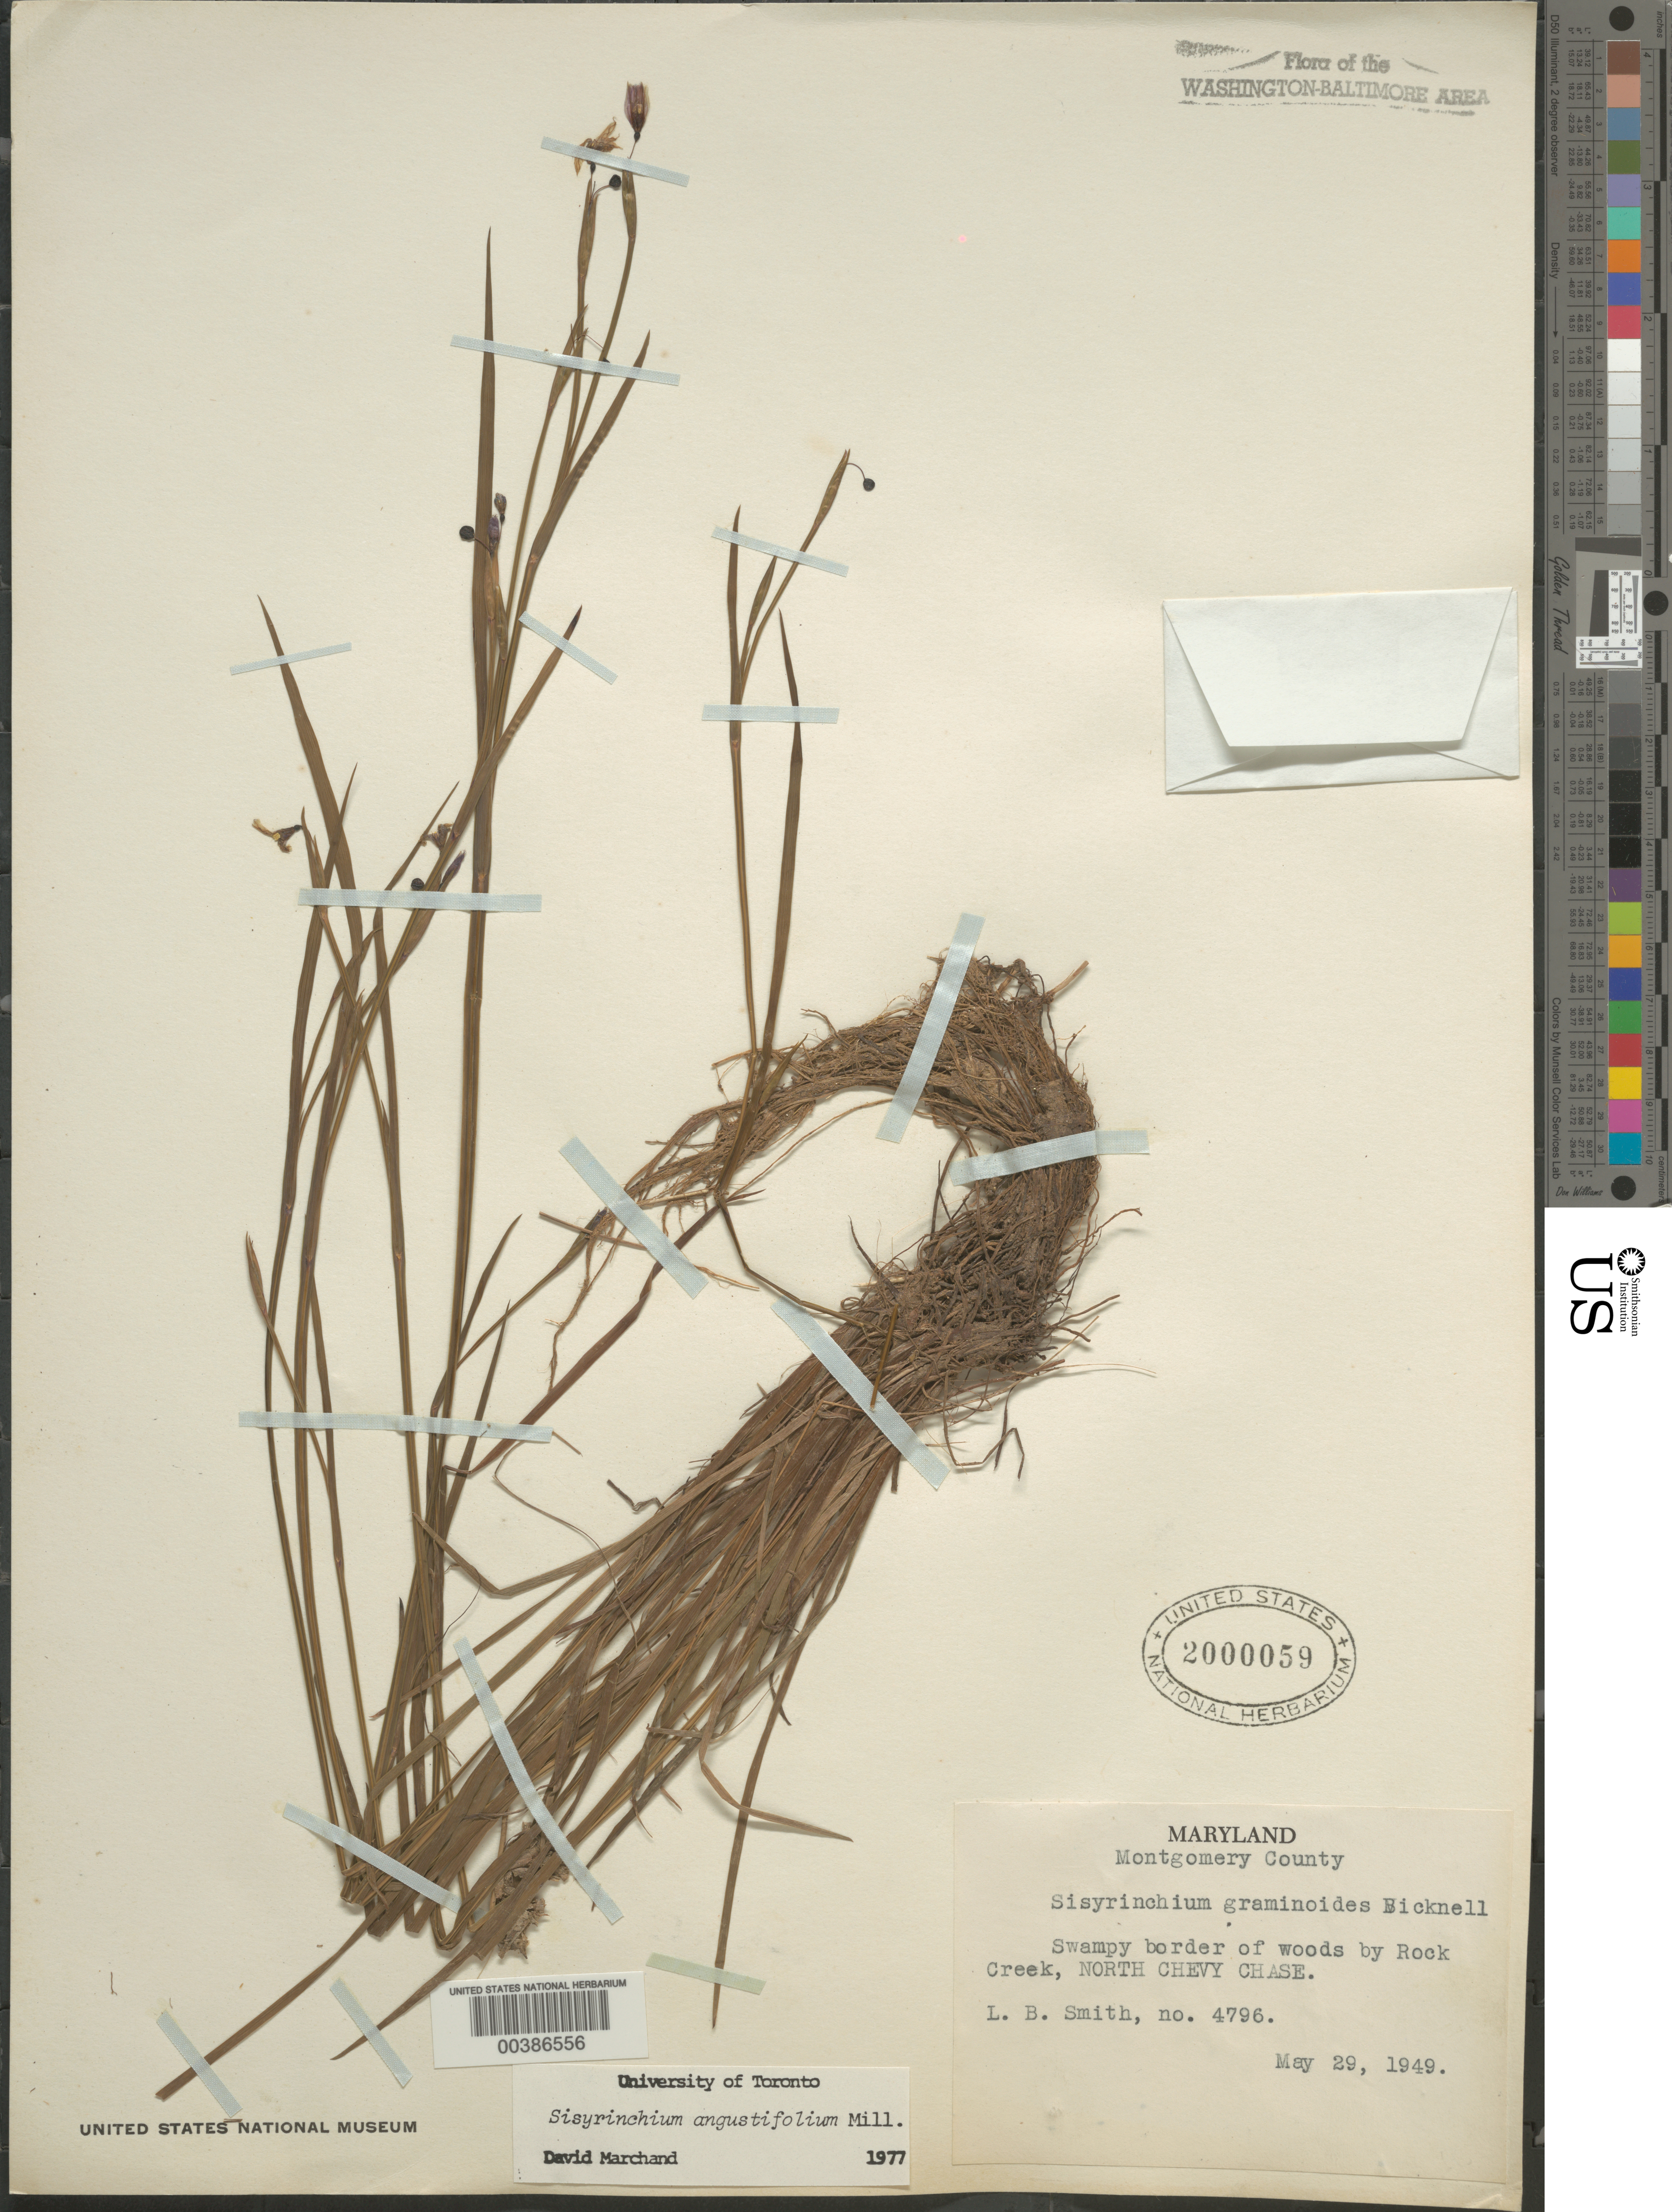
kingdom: Plantae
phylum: Tracheophyta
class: Liliopsida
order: Asparagales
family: Iridaceae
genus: Sisyrinchium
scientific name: Sisyrinchium angustifolium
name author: Mill.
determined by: Marchand, D.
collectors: L. Smith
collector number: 4796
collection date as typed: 29 May 1949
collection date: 1949-05-29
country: United States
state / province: Maryland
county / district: Montgomery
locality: Rock Creek, north Chevy Chase Rock Creek Park and vicinity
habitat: Swampy border of woods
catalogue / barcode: US 2000059